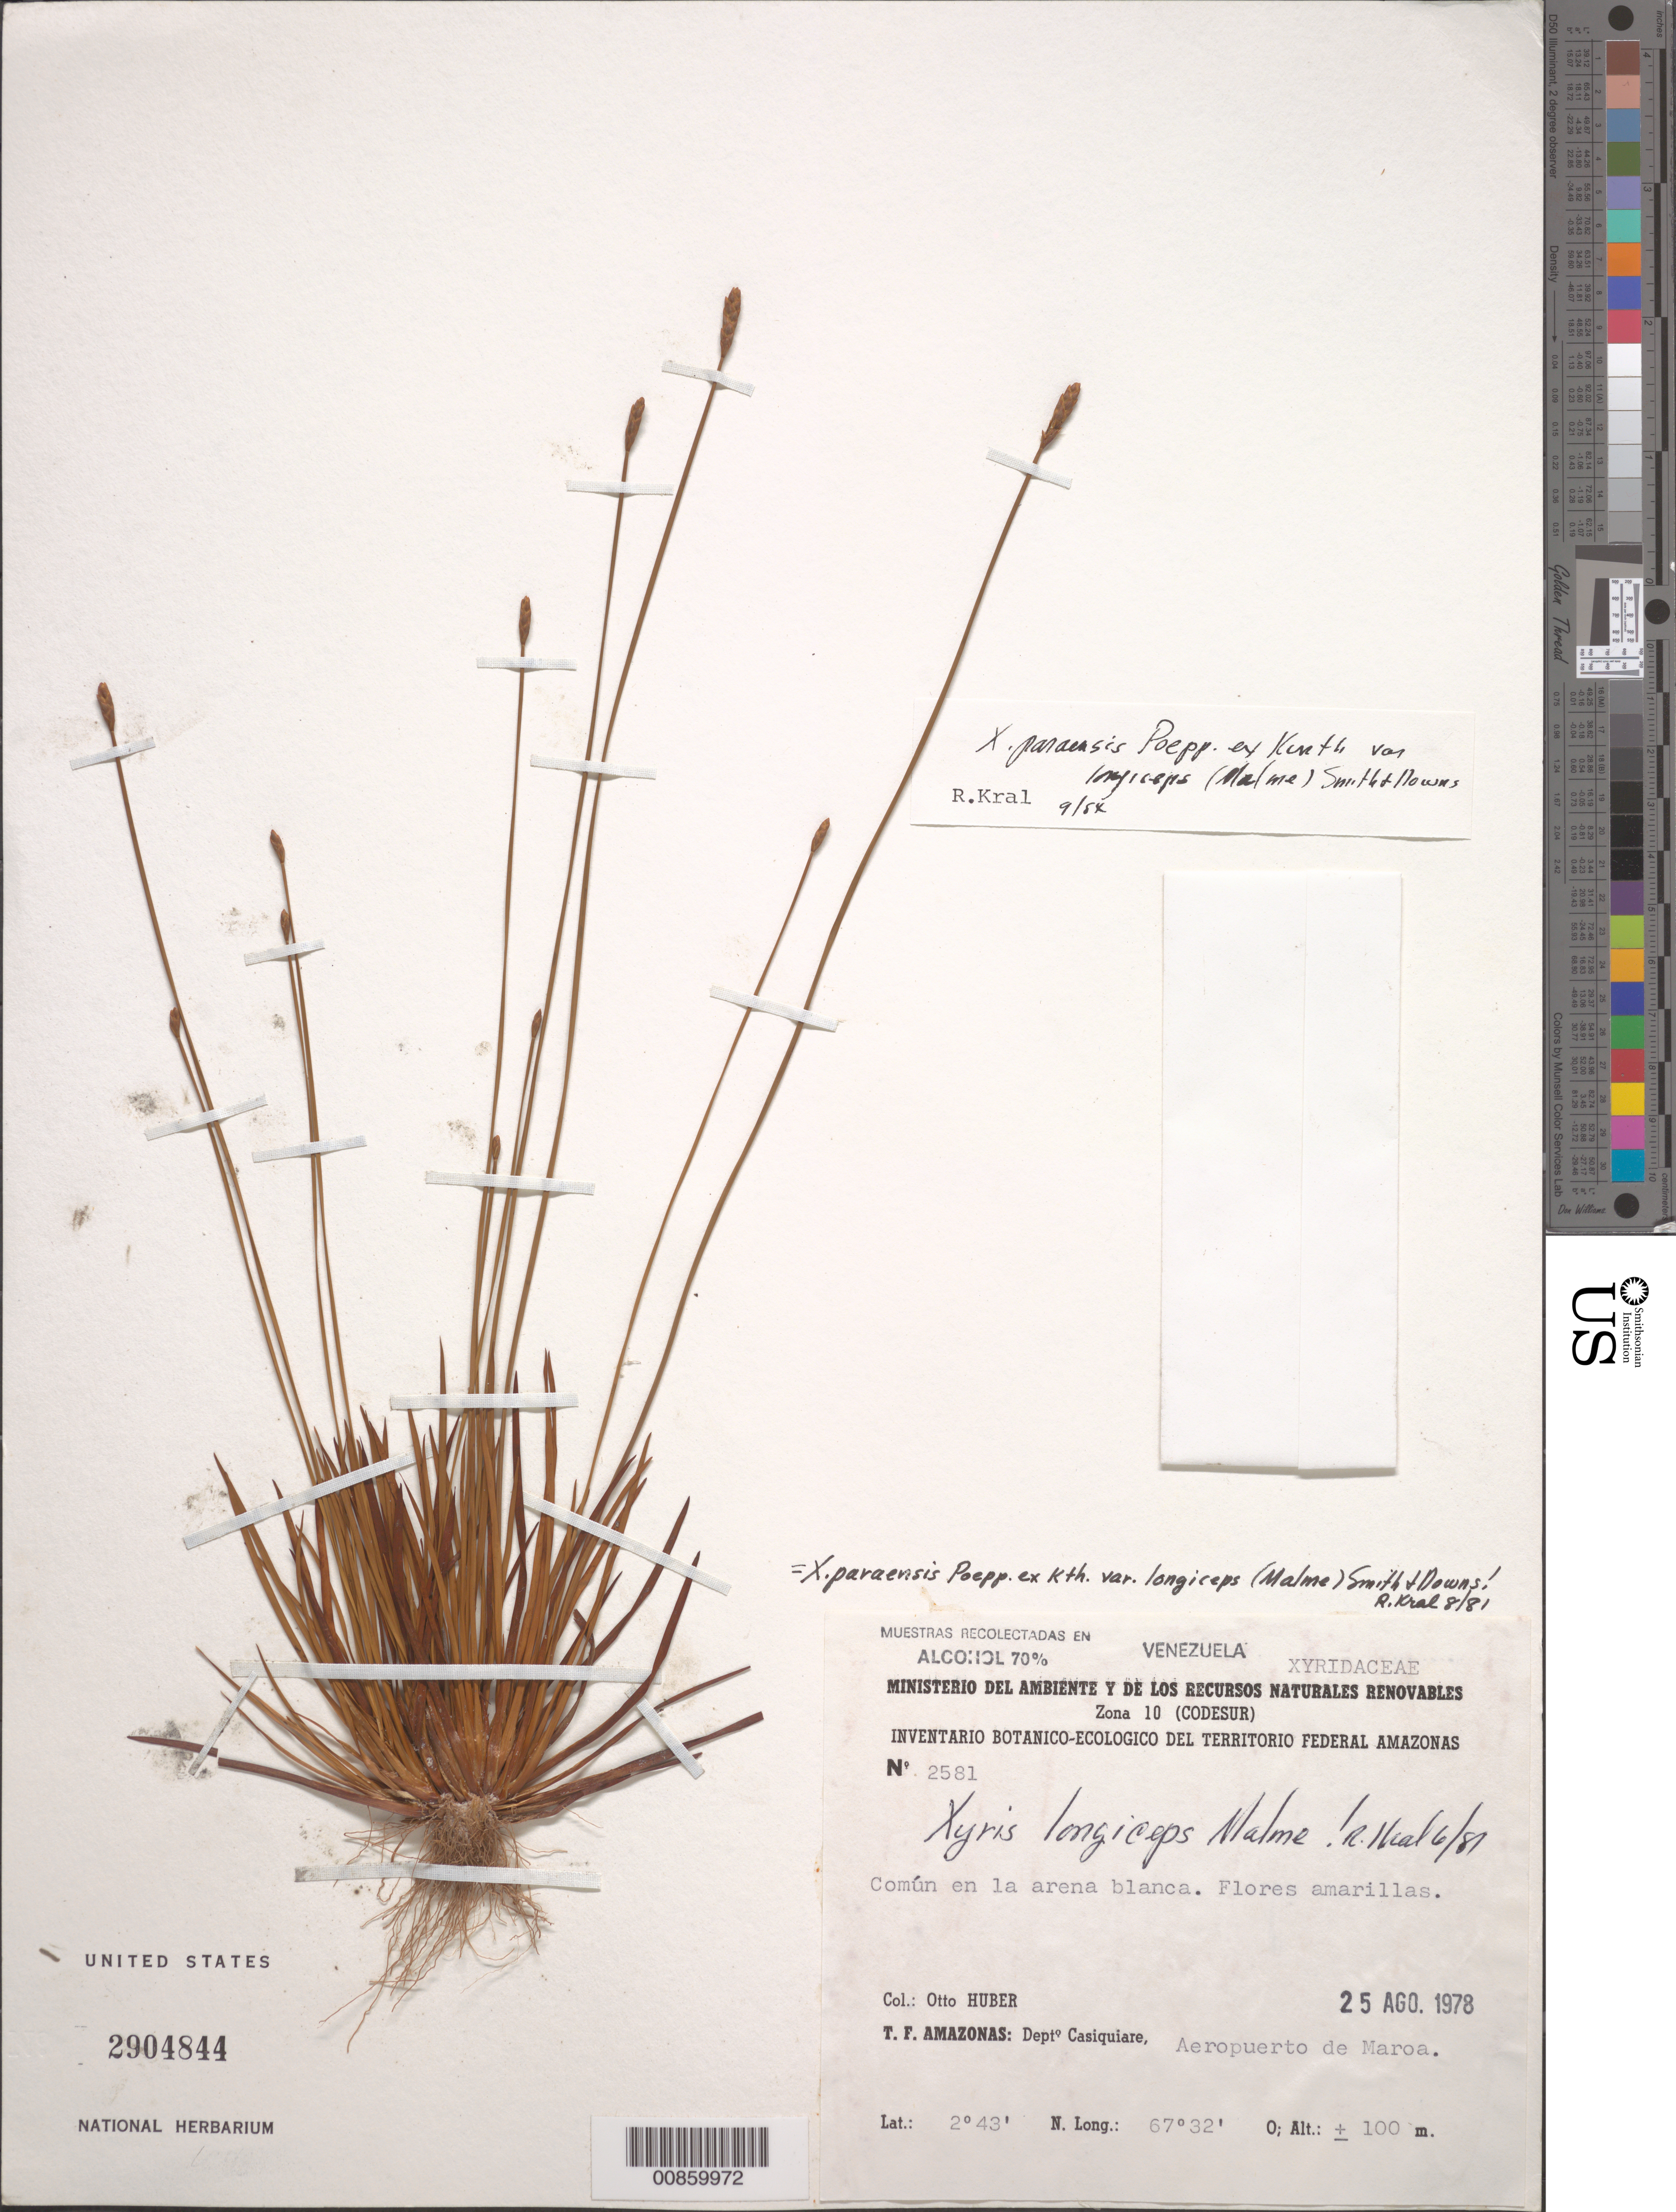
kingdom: Plantae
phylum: Tracheophyta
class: Liliopsida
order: Poales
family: Xyridaceae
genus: Xyris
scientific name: Xyris paraensis var. longiceps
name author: (Malme) L.B. Sm. & Downs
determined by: Kral, Robert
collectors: O. Huber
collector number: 2581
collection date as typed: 25-Aug-78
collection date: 1978-08-25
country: Venezuela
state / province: Amazonas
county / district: Maroa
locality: Aeropuerta de Maroa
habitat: Arena blanca.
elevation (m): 100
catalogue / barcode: US 2904844